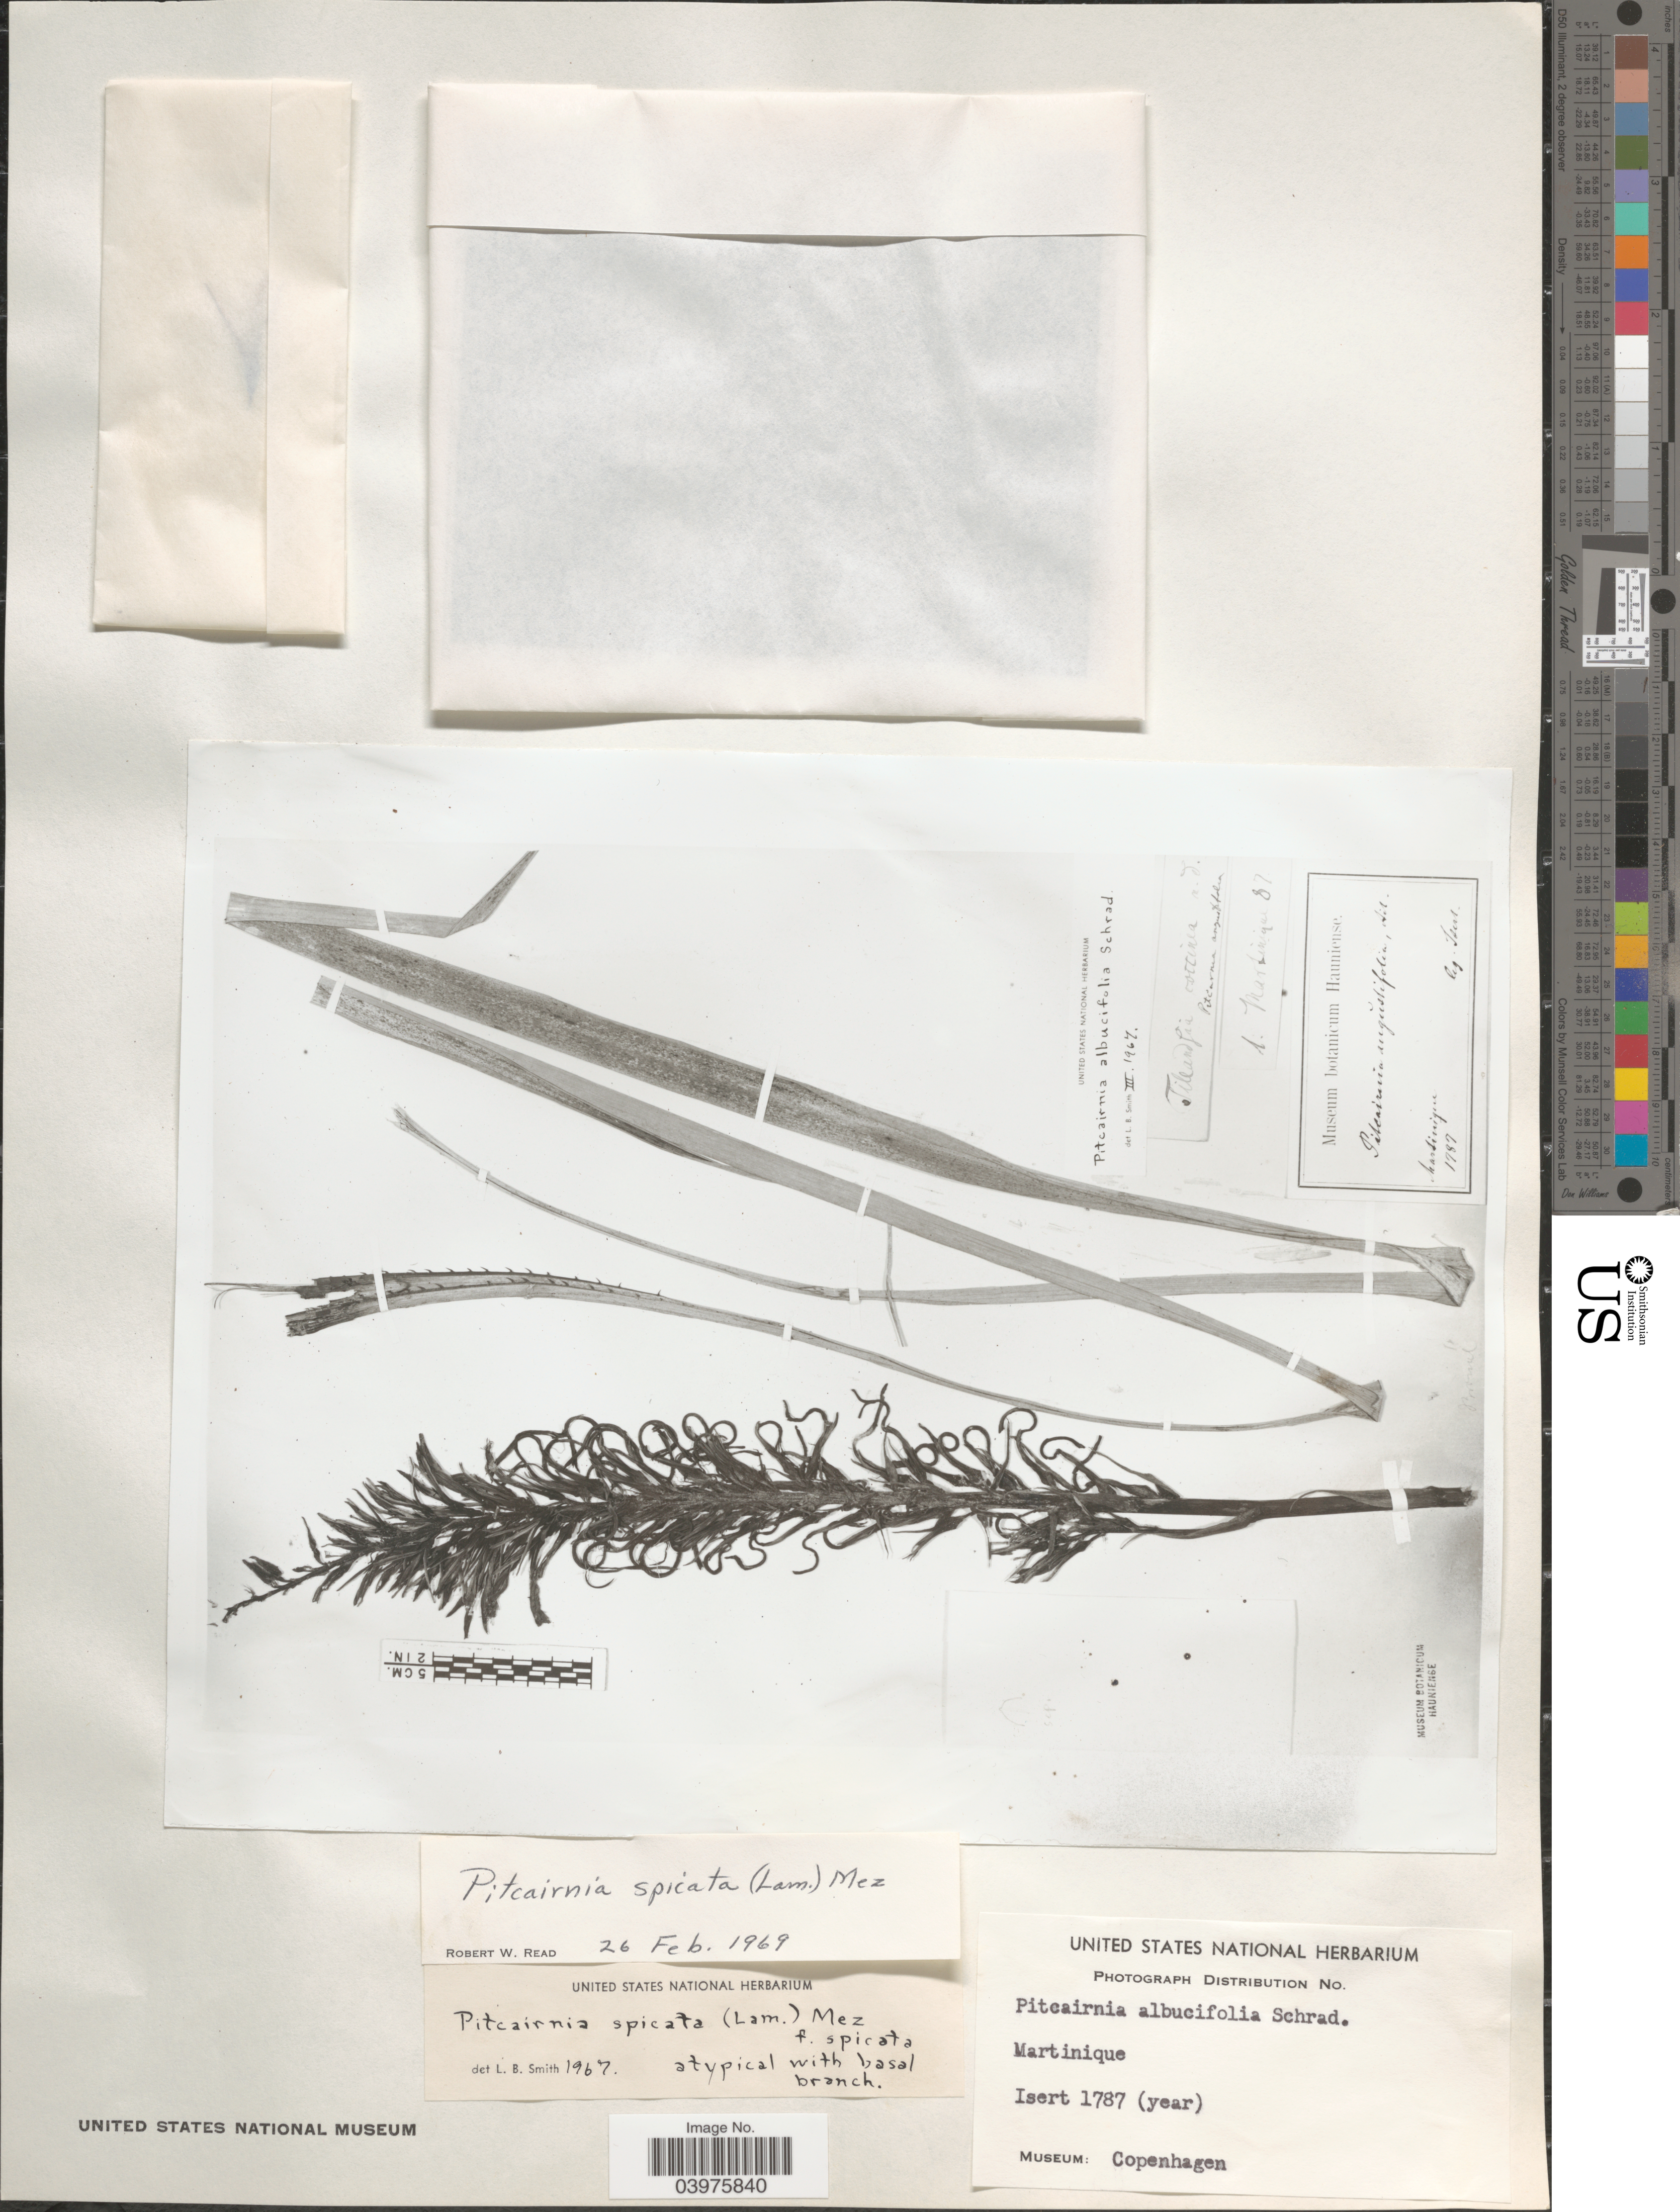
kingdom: Plantae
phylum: Tracheophyta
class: Liliopsida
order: Poales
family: Bromeliaceae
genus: Pitcairnia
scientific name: Pitcairnia spicata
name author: (Lam.) Mez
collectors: Isert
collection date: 1787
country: Martinique